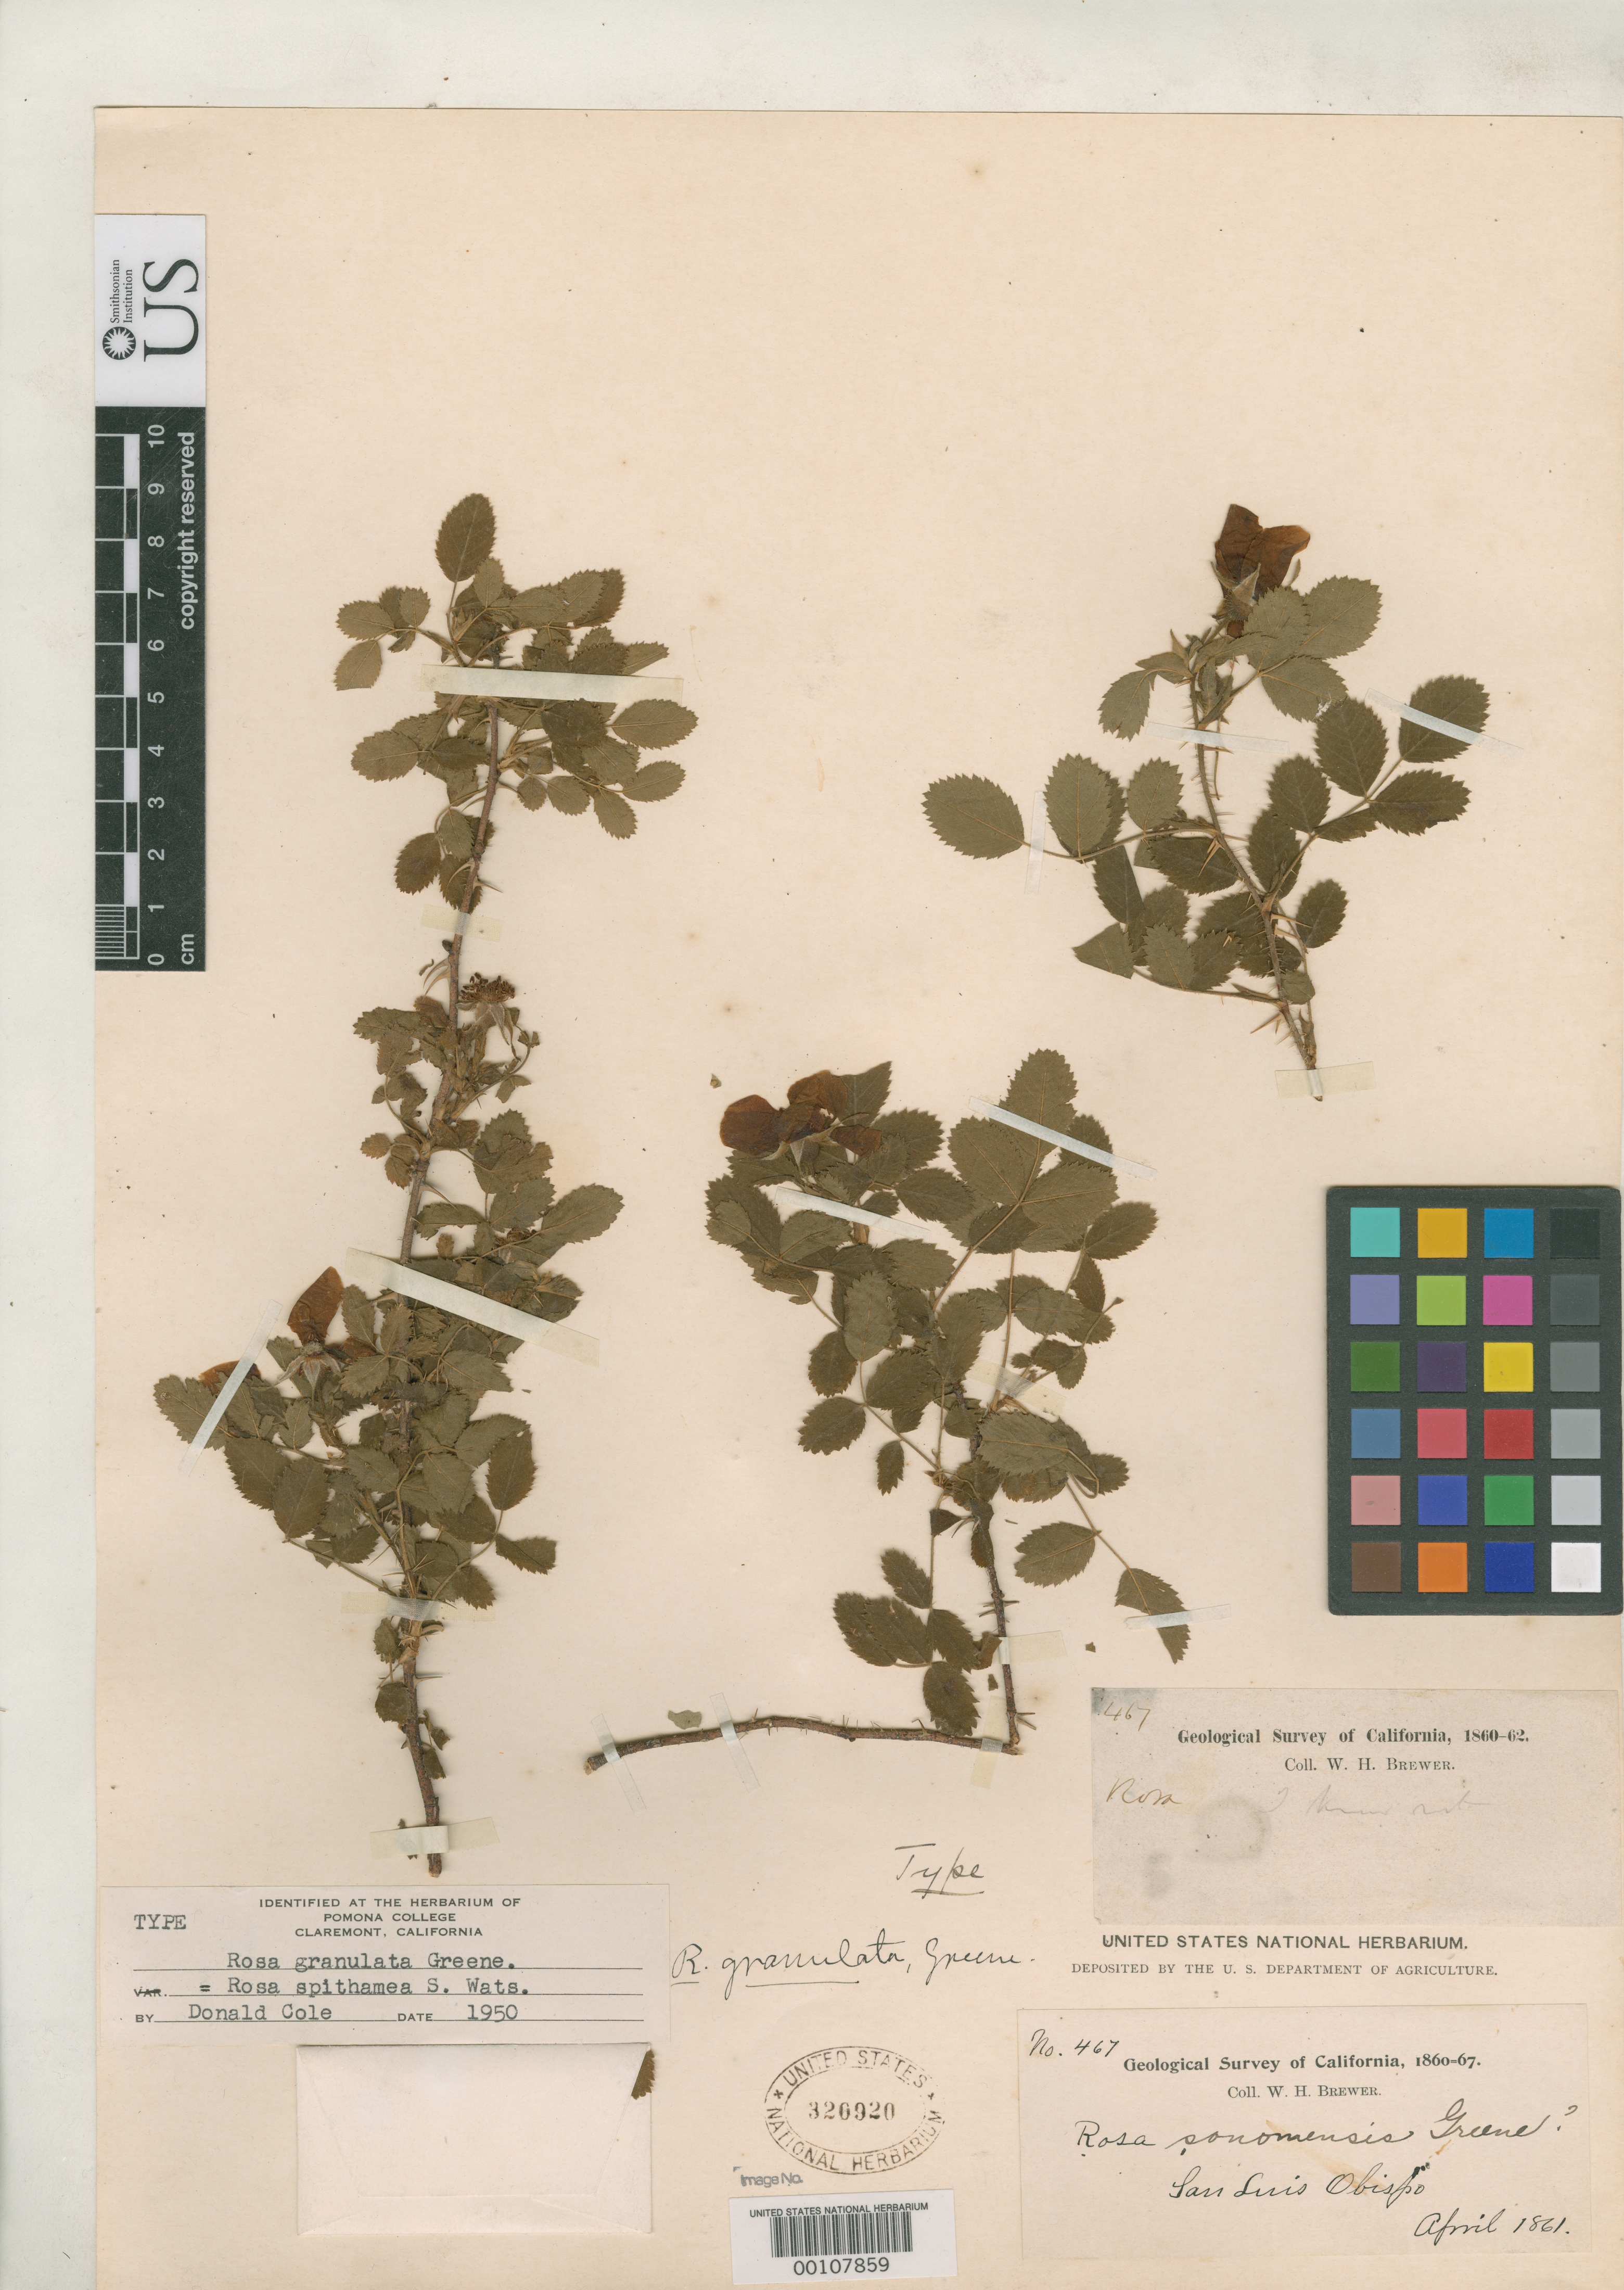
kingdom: Plantae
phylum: Tracheophyta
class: Magnoliopsida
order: Rosales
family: Rosaceae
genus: Rosa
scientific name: Rosa granulata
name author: Greene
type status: Type Collection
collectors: W. H. Brewer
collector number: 467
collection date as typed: Apr 1861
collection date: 1861-04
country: United States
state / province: California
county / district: San Luis Obispo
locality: San Luis Obispo.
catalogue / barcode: US 320920